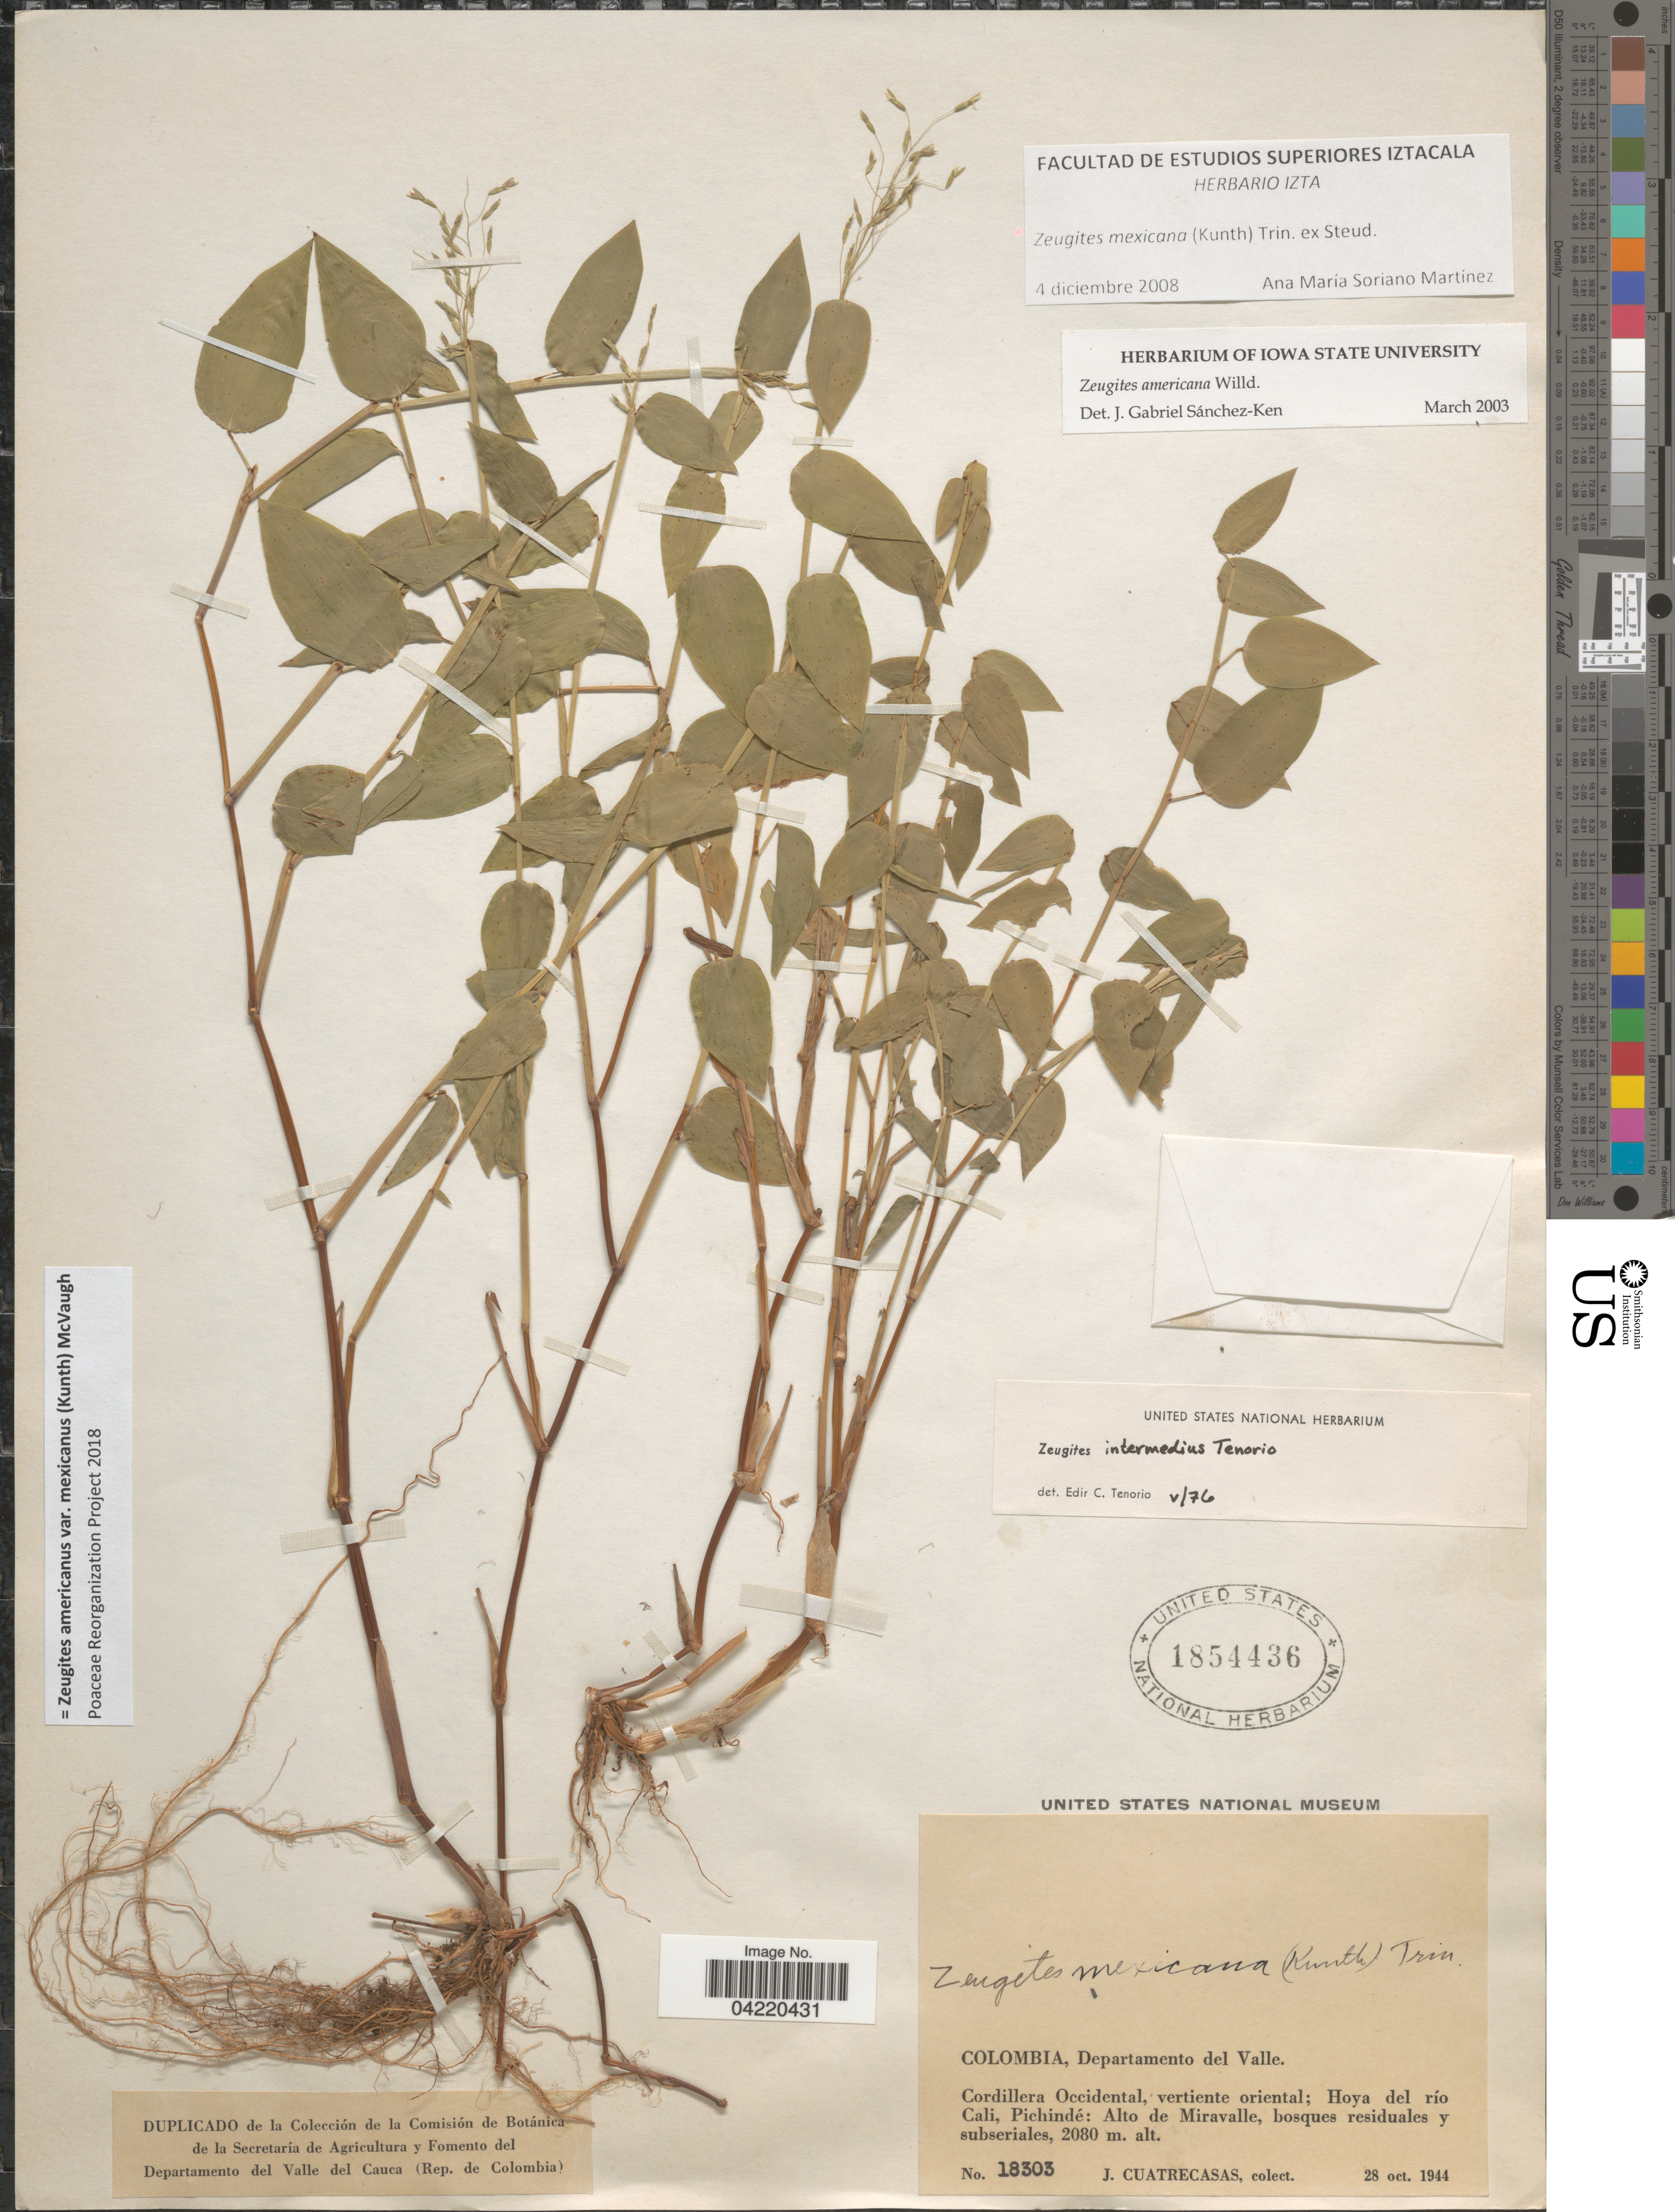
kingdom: Plantae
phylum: Tracheophyta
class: Liliopsida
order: Poales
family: Poaceae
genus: Zeugites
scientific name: Zeugites americanus var. mexicanus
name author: (Kunth) McVaugh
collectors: J. Cuatrecasas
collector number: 18303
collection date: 1944-10-28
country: Colombia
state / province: Valle del Cauca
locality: Departamento del Valle. Cordillera Occidental, vertiente oriental; Hoya del río Cali, Pichindé: Alto de Miravalle, bosques residuales y subseriales.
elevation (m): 2080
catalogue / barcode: US 1854436